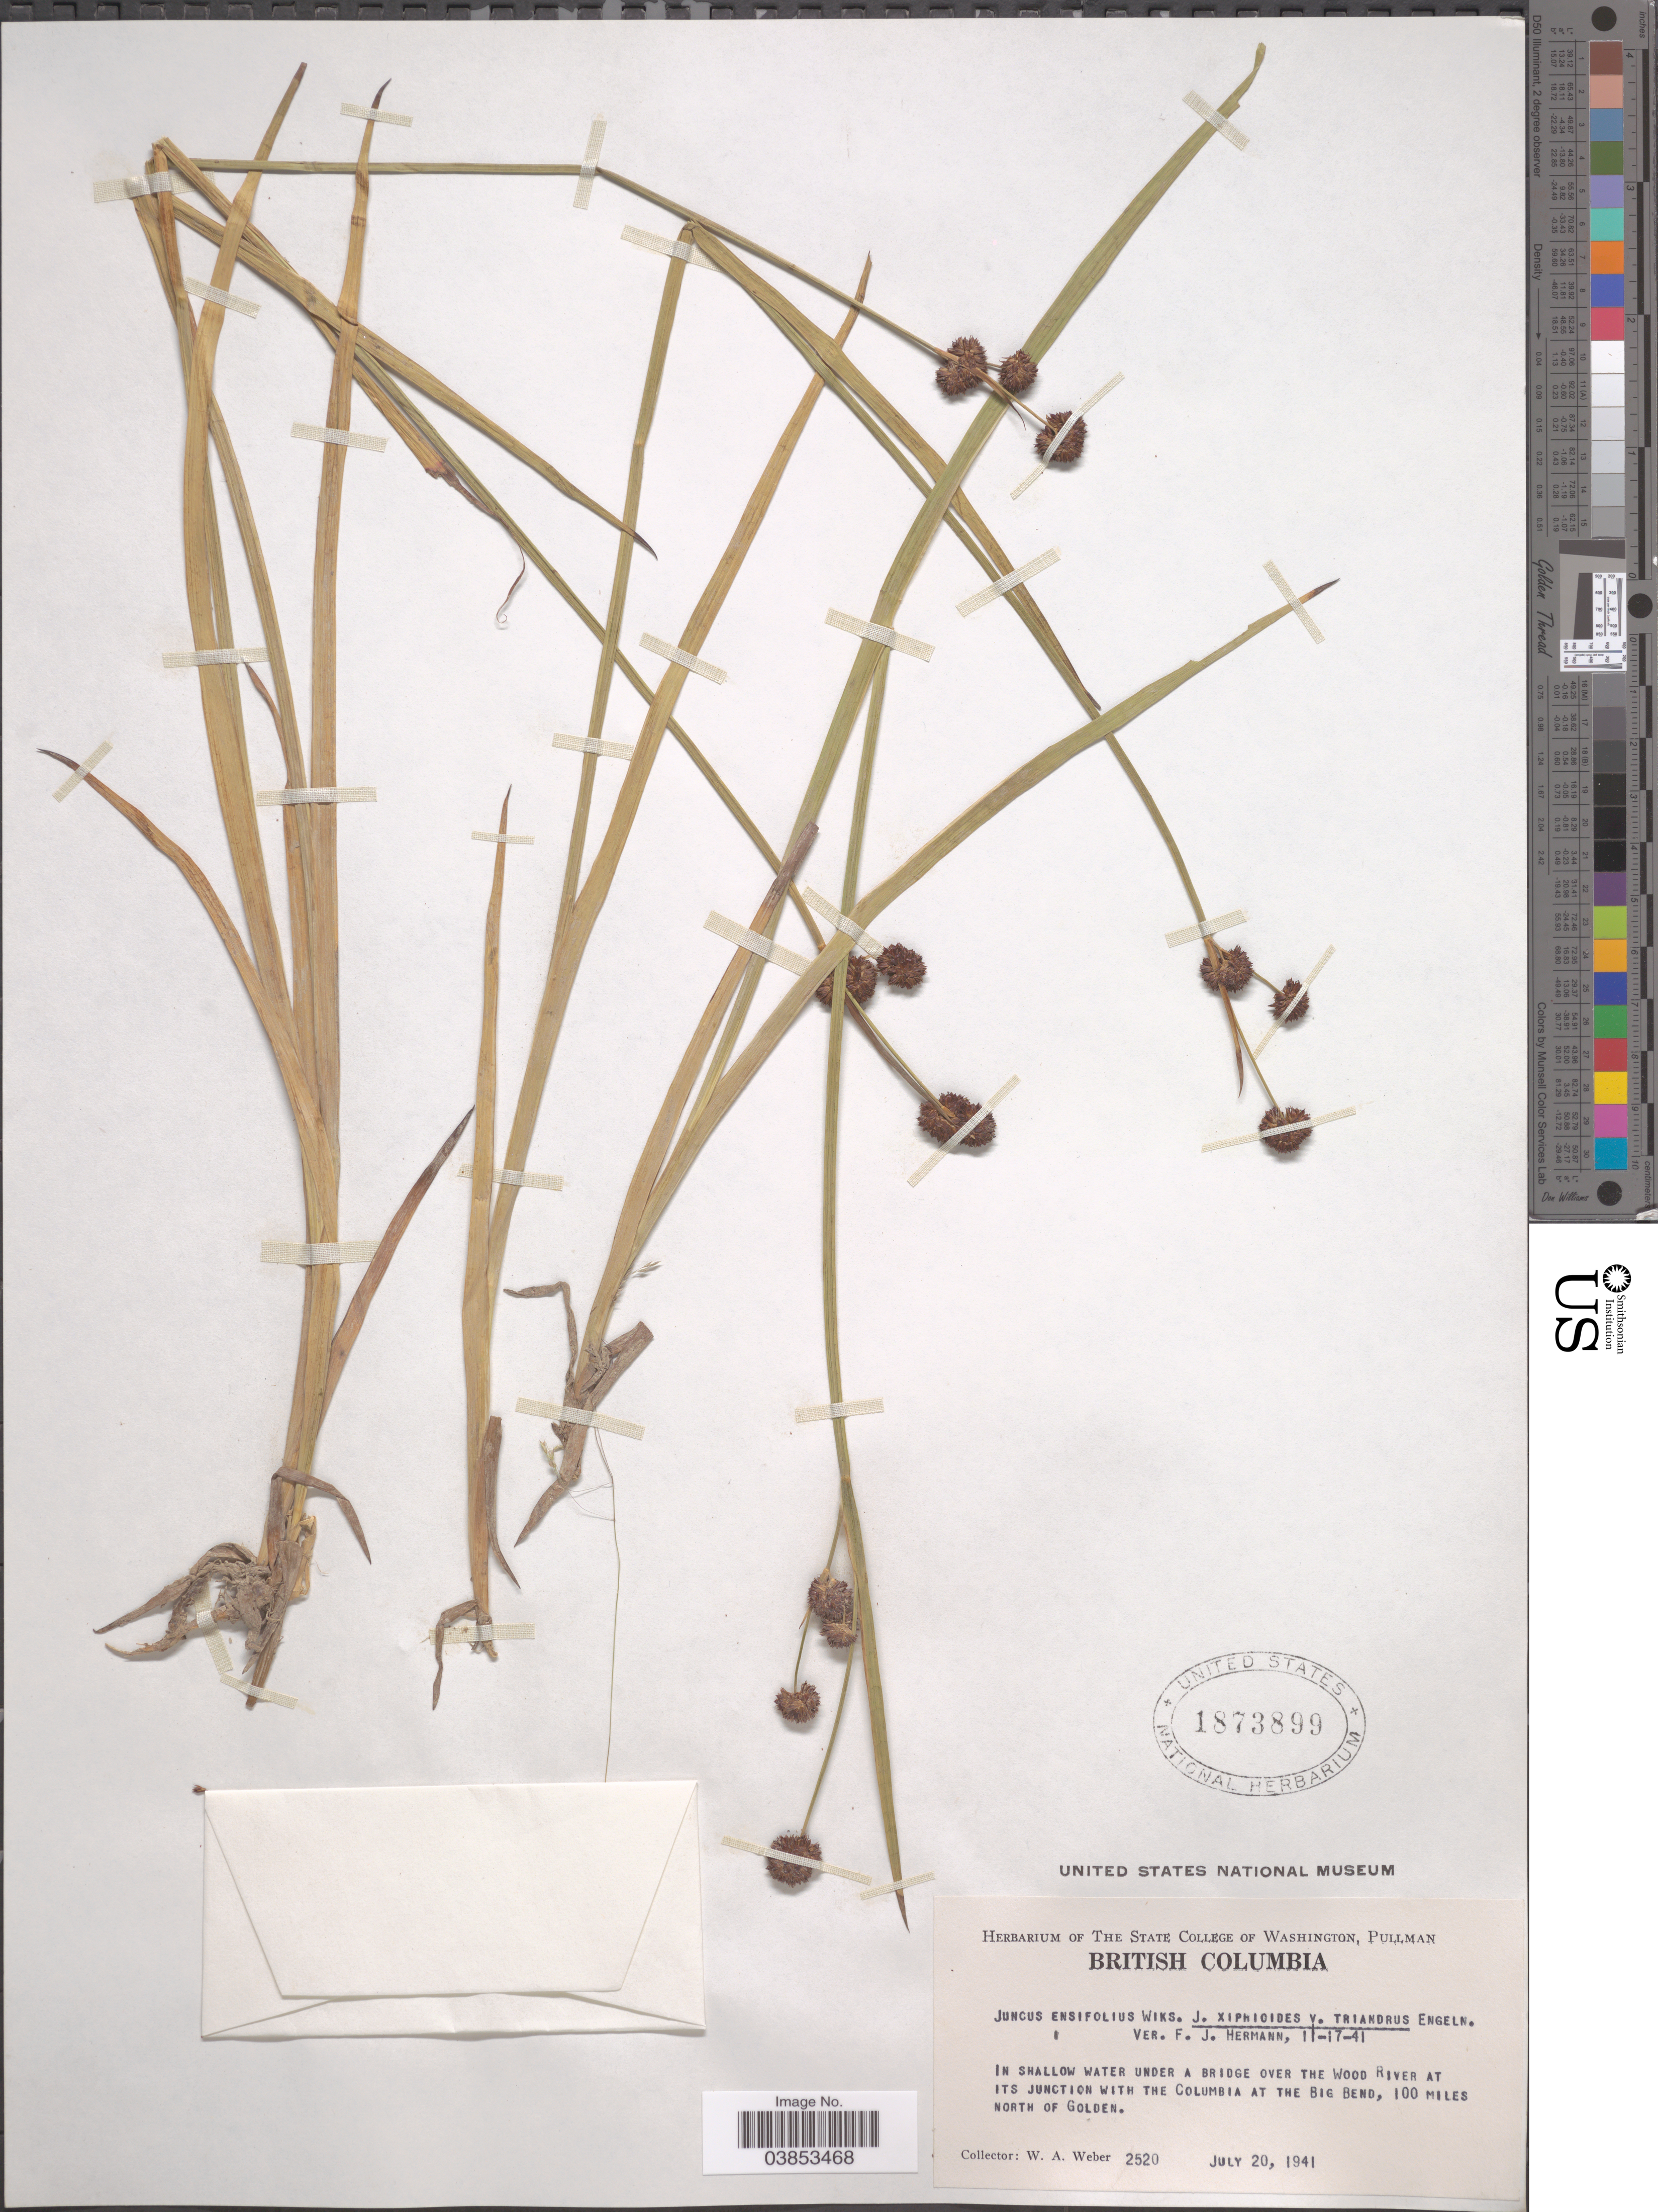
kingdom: Plantae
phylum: Tracheophyta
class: Liliopsida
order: Poales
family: Juncaceae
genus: Juncus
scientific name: Juncus ensifolius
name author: Wikstr.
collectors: W. A. Weber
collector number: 2520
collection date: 1941-07-20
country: Canada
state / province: British Columbia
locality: Under a bridge over the Wood River at its junction with the Columbia at the Big Bend, 100 miles North of Golden.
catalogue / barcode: US 1873899